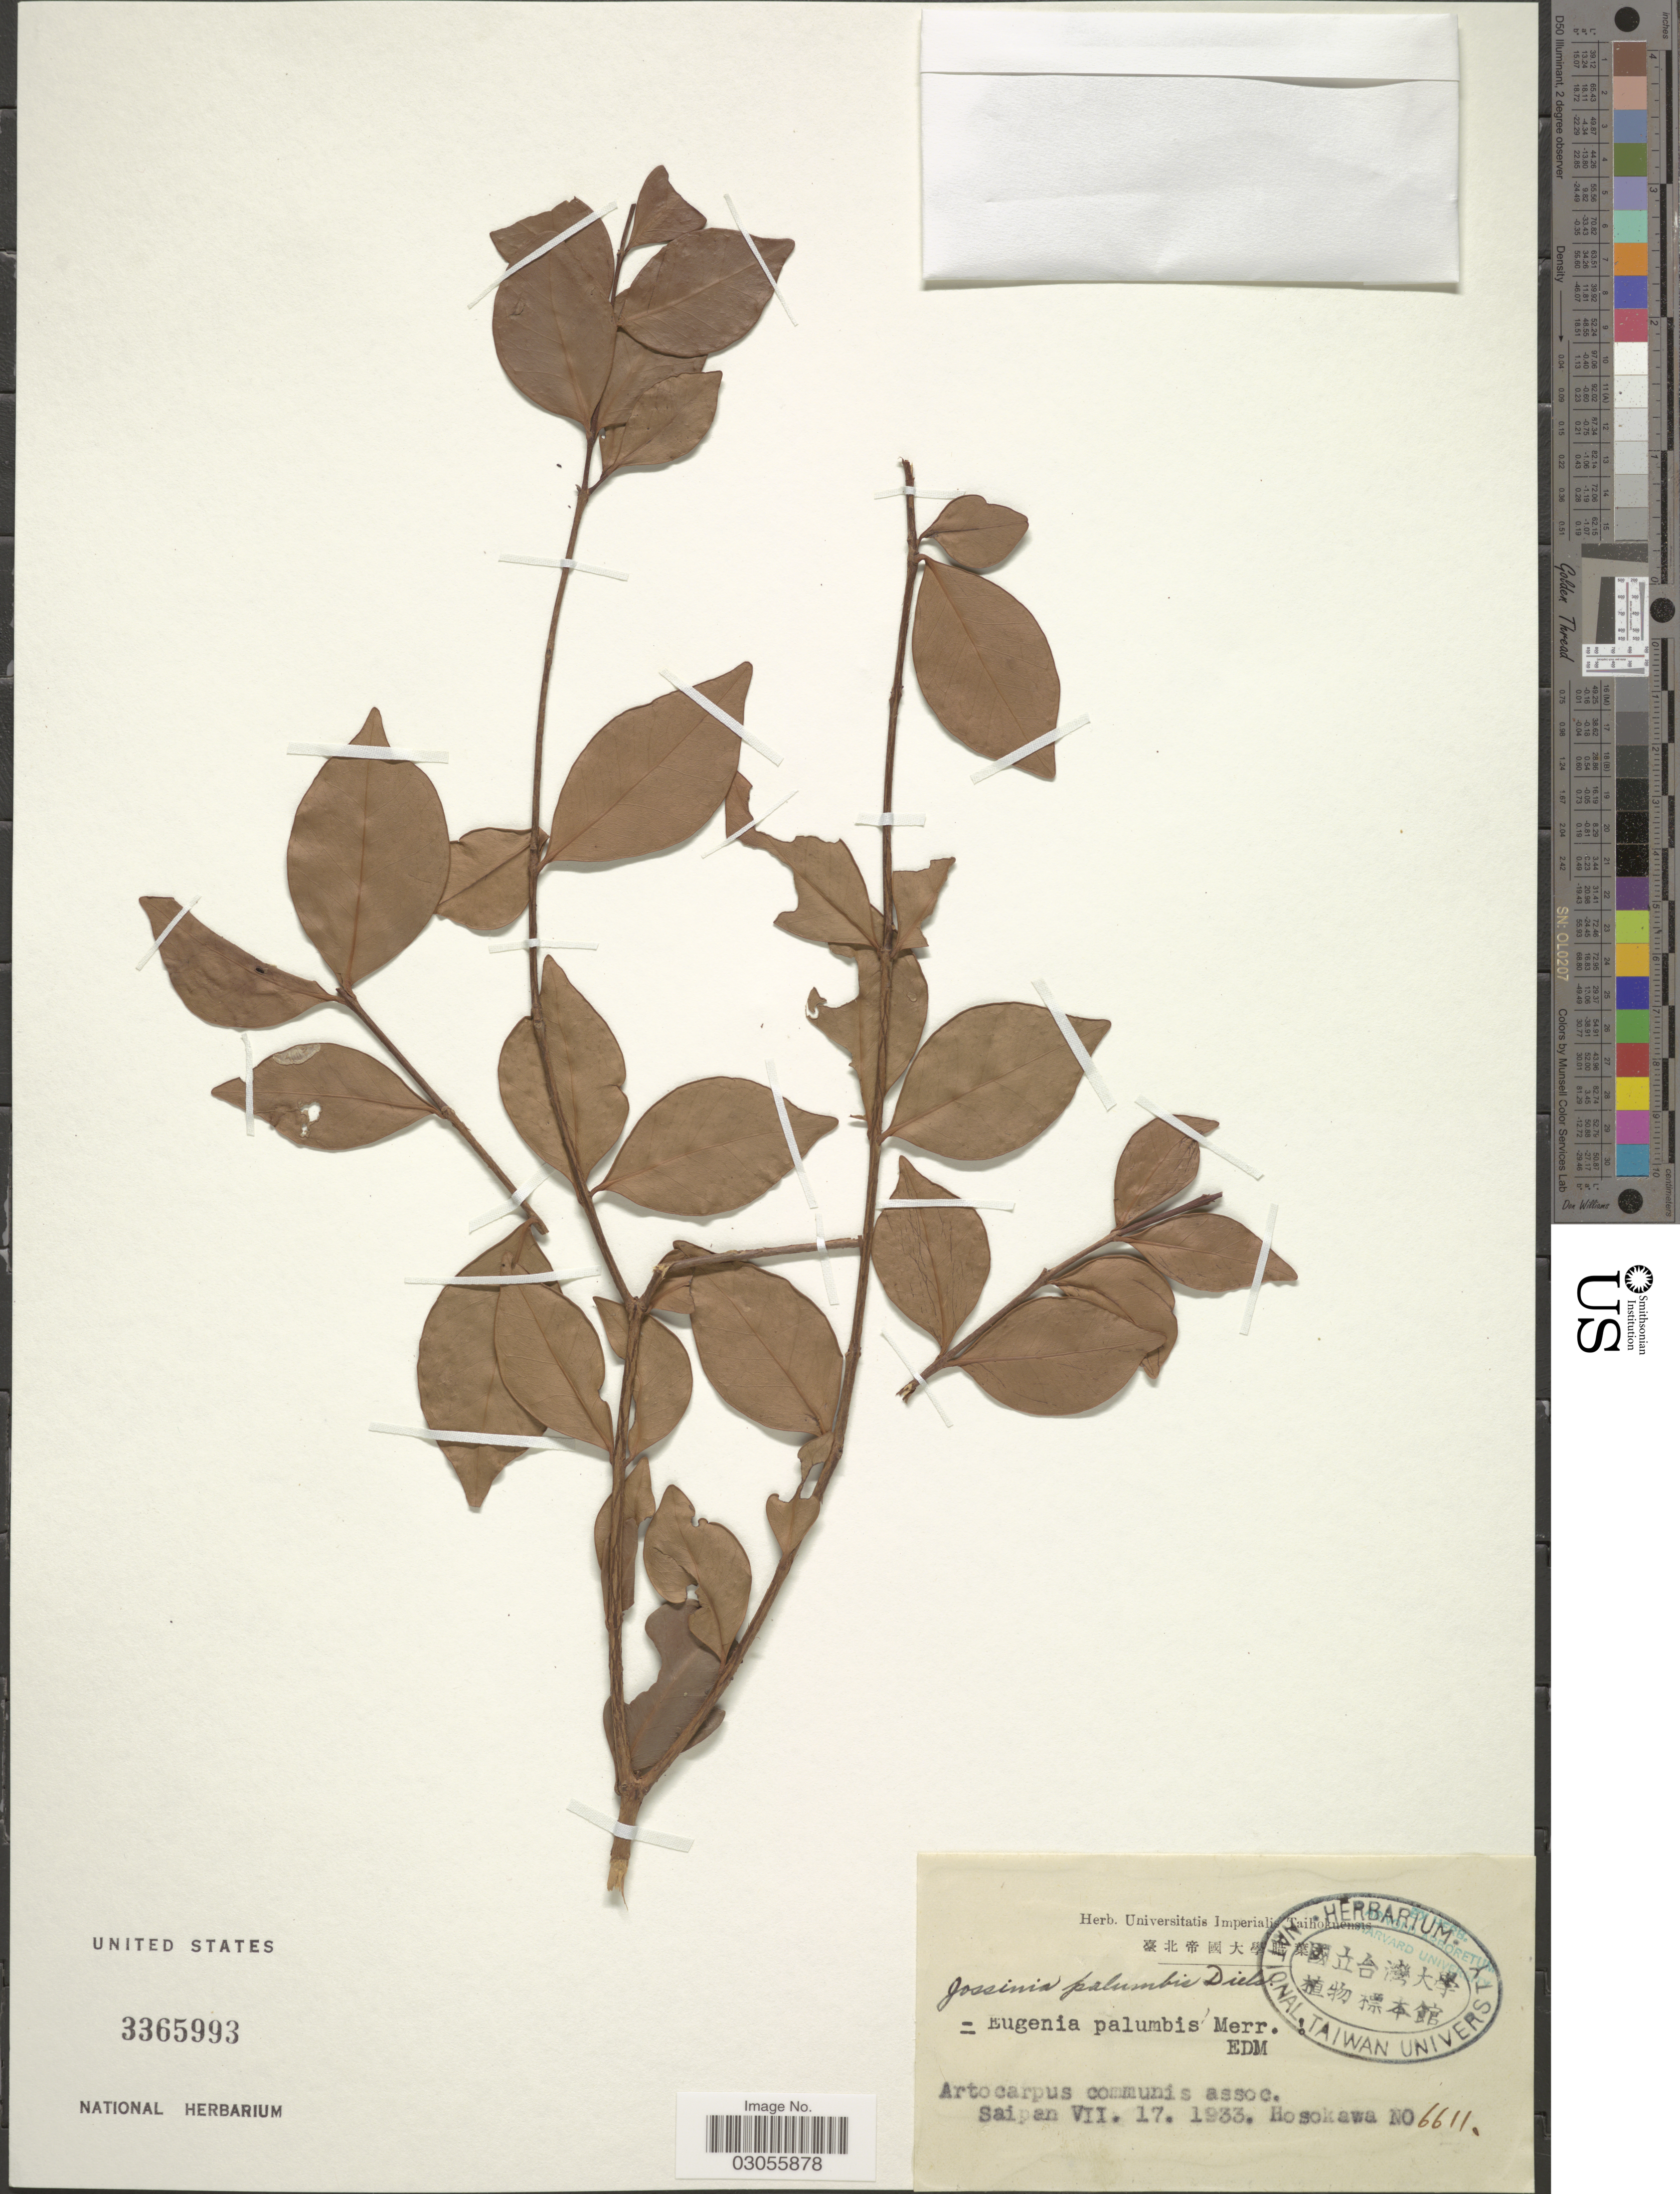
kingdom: Plantae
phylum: Tracheophyta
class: Magnoliopsida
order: Myrtales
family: Myrtaceae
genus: Eugenia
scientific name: Eugenia palumbis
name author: Merr.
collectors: T. Hosokawa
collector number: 6611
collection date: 1933-07-17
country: Northern Mariana Islands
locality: Saipan.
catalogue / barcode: US 3365993